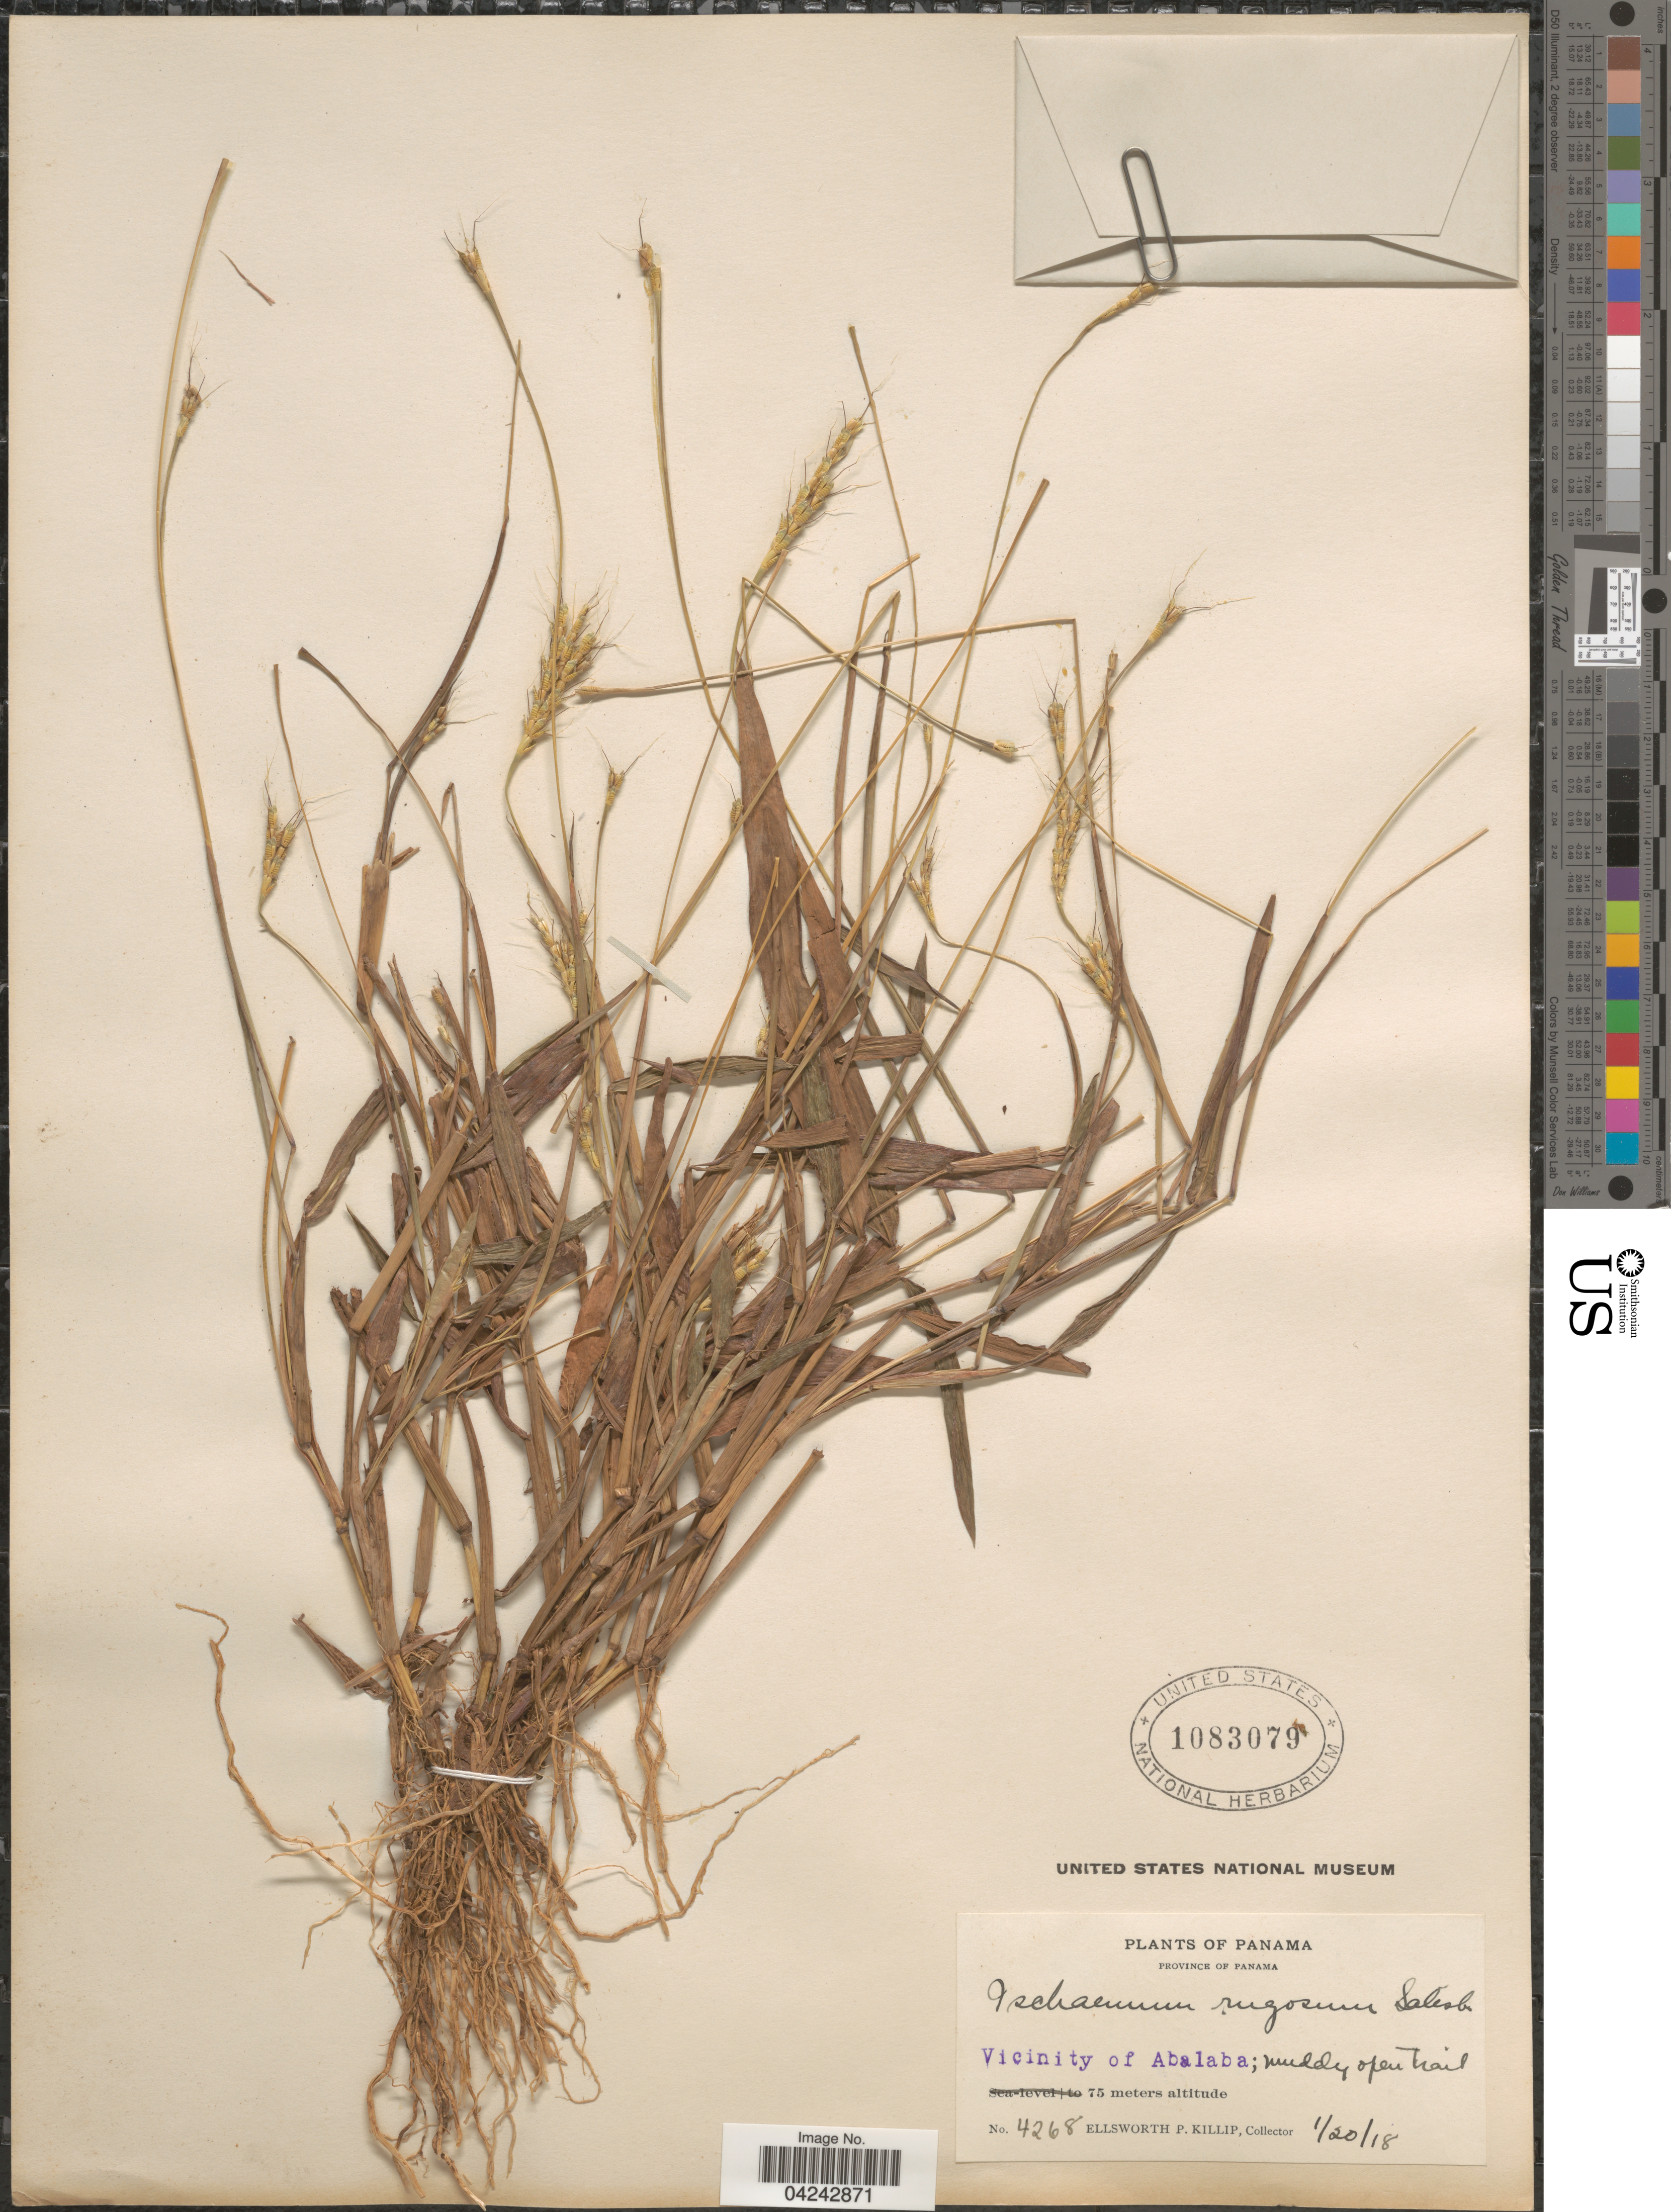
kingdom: Plantae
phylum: Tracheophyta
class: Liliopsida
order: Poales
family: Poaceae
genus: Ischaemum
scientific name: Ischaemum rugosum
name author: Salisb.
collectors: E. P. Killip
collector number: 4268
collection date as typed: Transcribed d/m/y: 20/1/18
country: Panama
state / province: Panamá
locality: Vicinity of Abalaba.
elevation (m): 75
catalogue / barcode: US 1083079